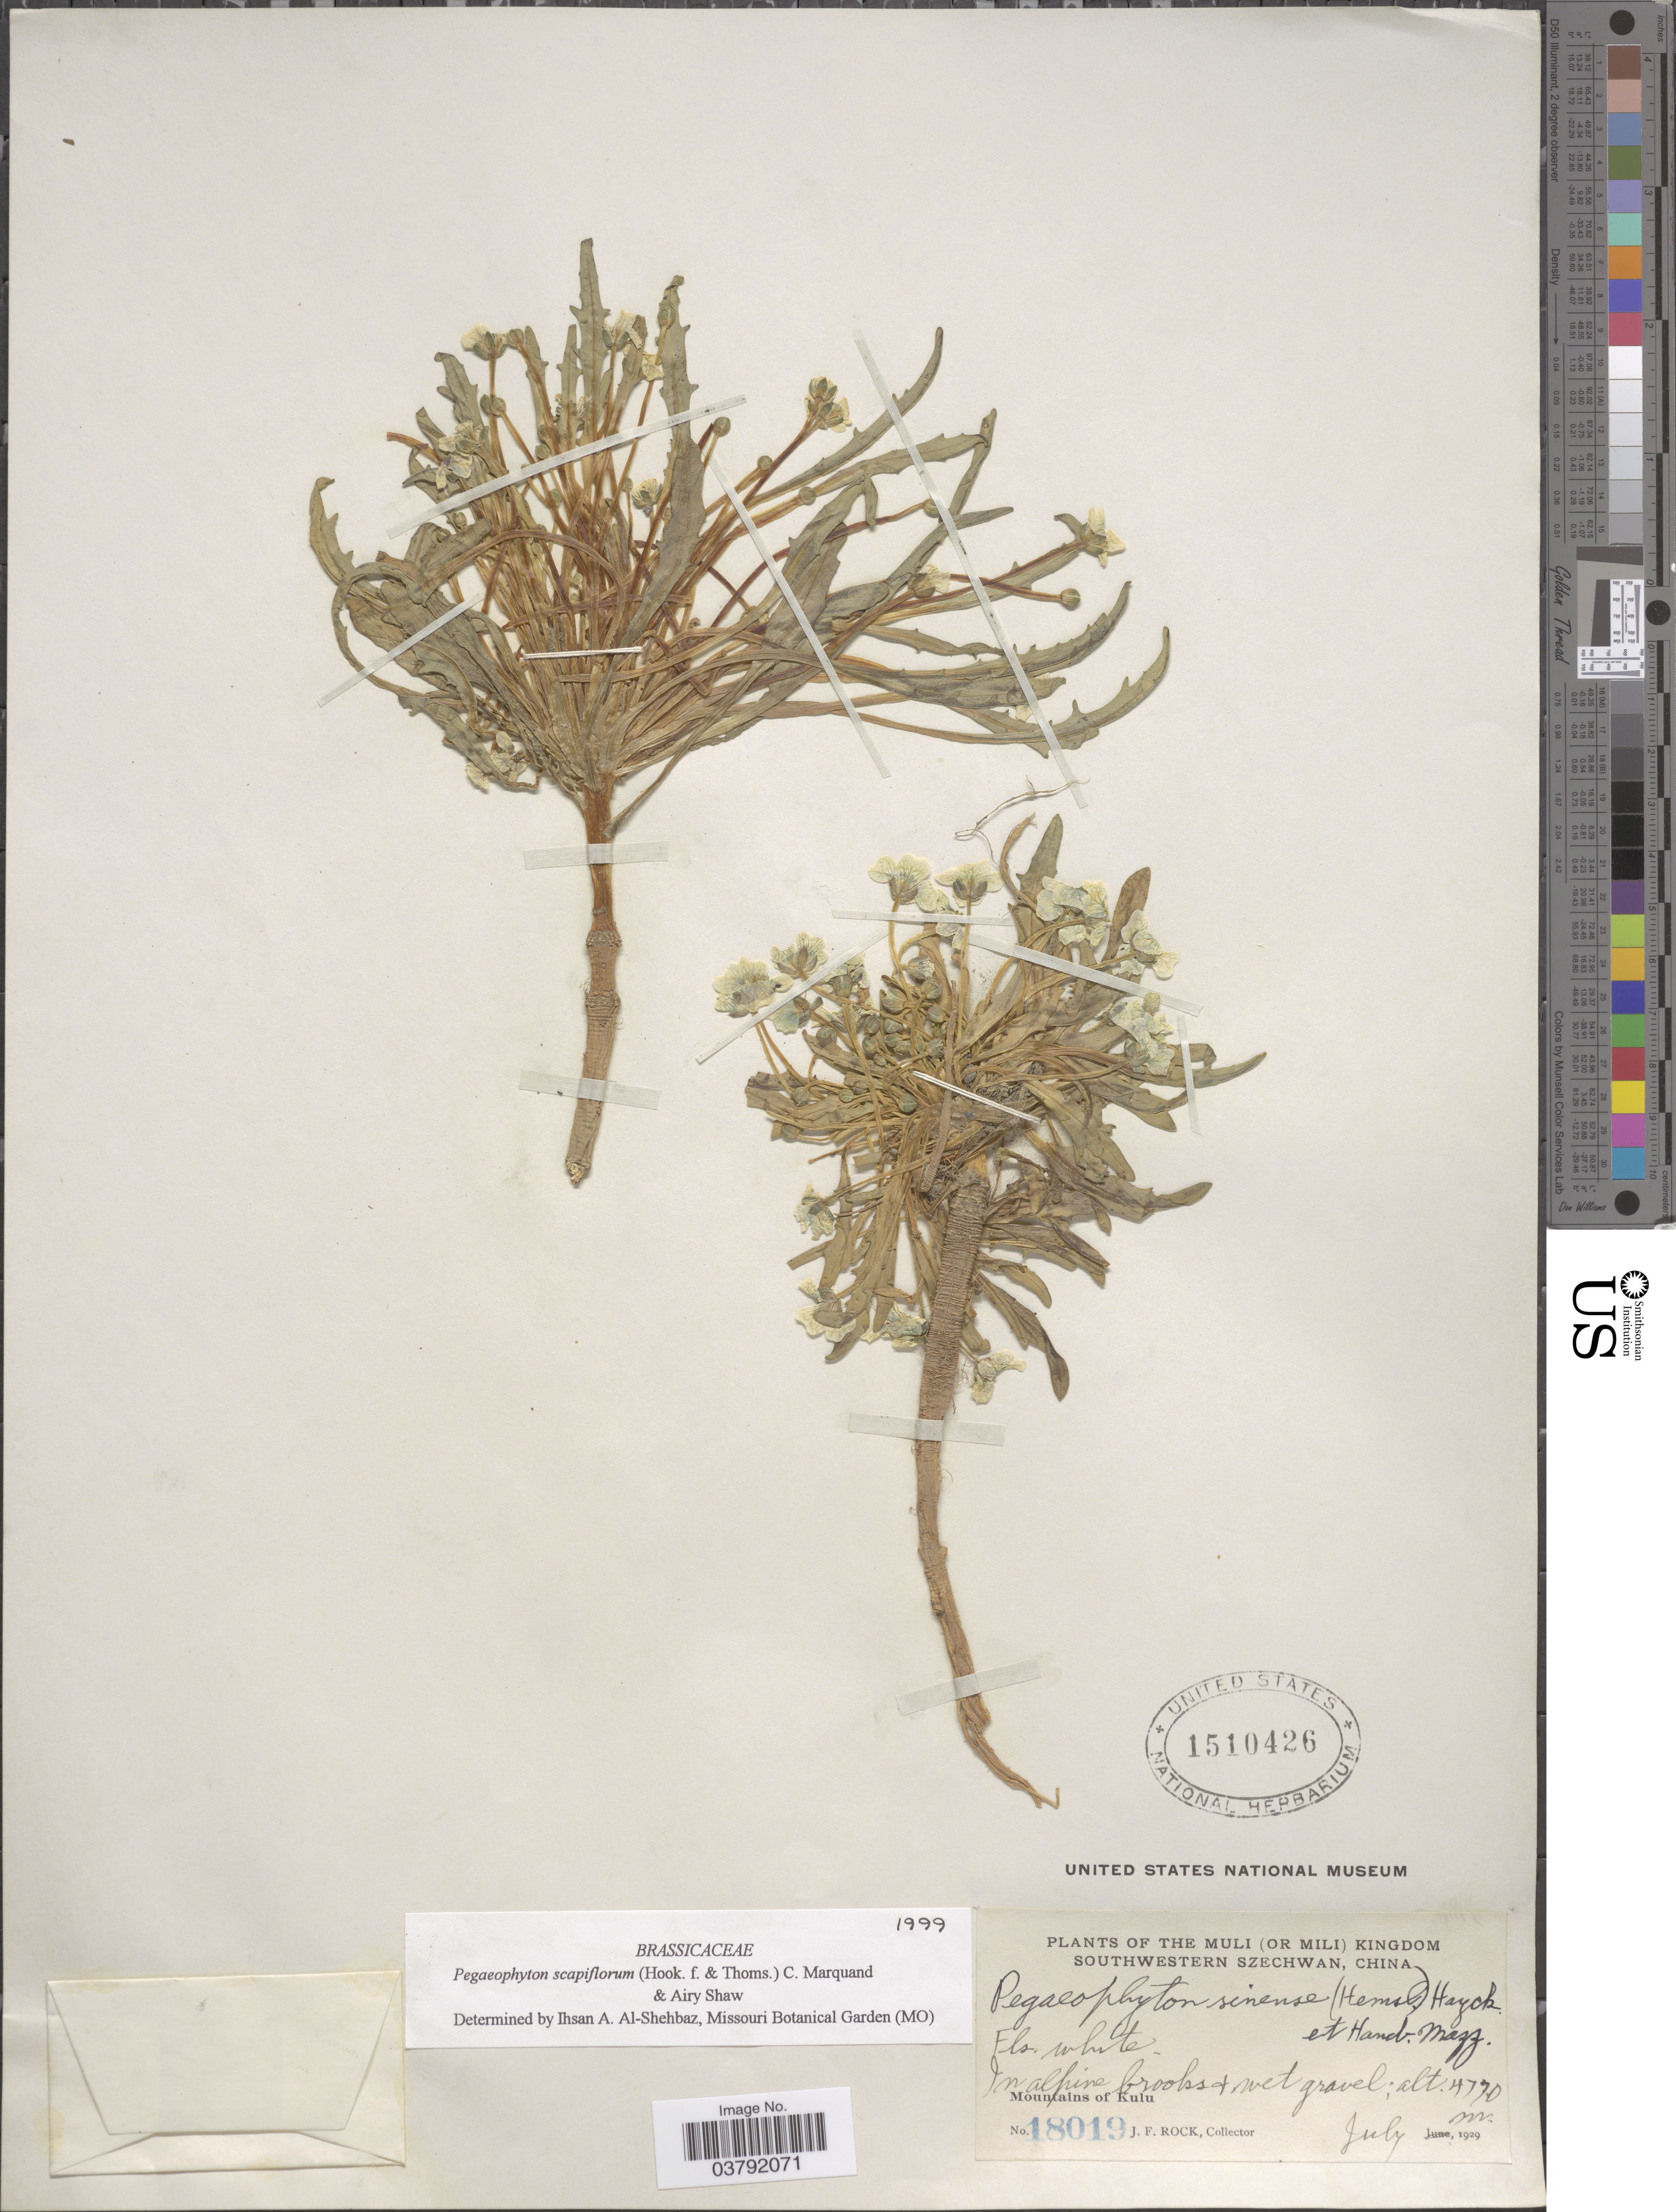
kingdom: Plantae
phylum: Tracheophyta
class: Magnoliopsida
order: Brassicales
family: Brassicaceae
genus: Pegaeophyton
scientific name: Pegaeophyton scapiflorum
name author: (Hook. f. & Thomson) C. Marquand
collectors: J. Rock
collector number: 18019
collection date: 1929-07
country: China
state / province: Sichuan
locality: The Muli (or Mili) Kingdom. Southwestern Szechuan. Mountains of Kulu.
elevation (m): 4770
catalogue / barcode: US 1510426